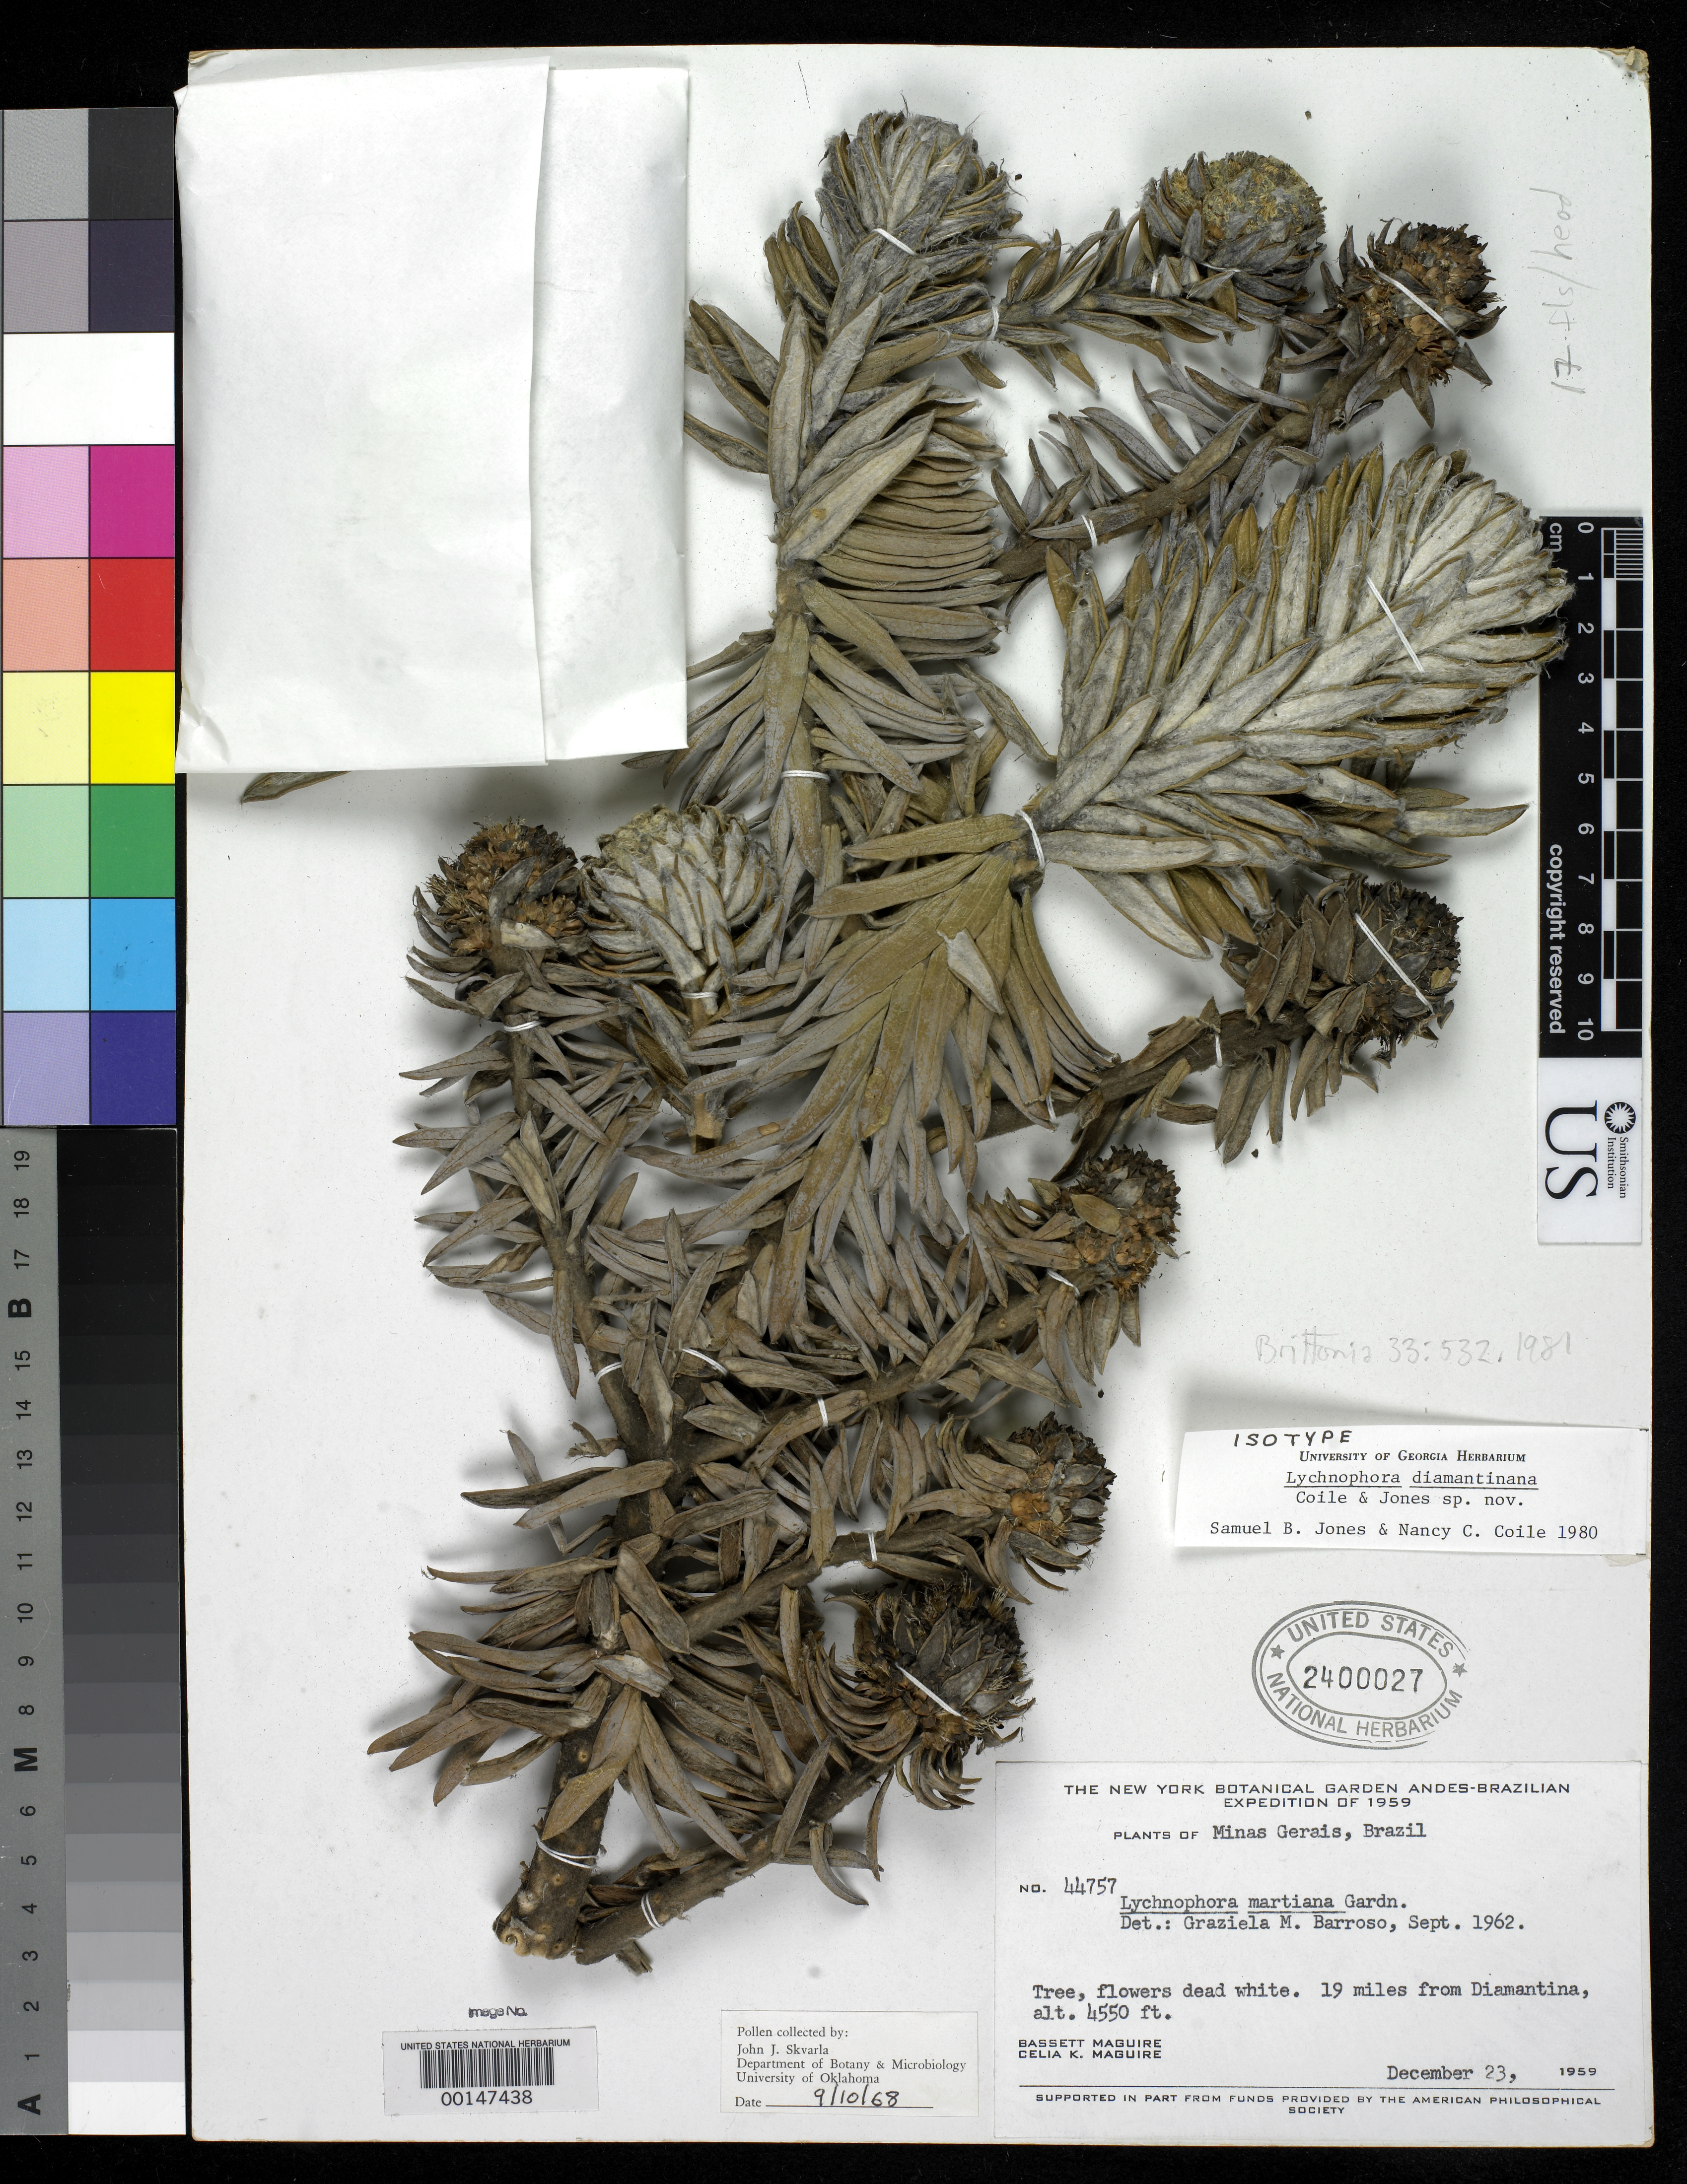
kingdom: Plantae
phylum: Tracheophyta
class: Magnoliopsida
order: Asterales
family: Asteraceae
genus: Lychnophora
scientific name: Lychnophora diamantinana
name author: Coile & S.B. Jones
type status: Isotype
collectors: B. Maguire & C. K. Maguire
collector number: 44757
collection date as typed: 23 Dec 1959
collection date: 1959-12-23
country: Brazil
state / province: Minas Gerais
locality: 19 mi. from Diamantina; alt. 4550 ft.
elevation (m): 1387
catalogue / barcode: US 2400027